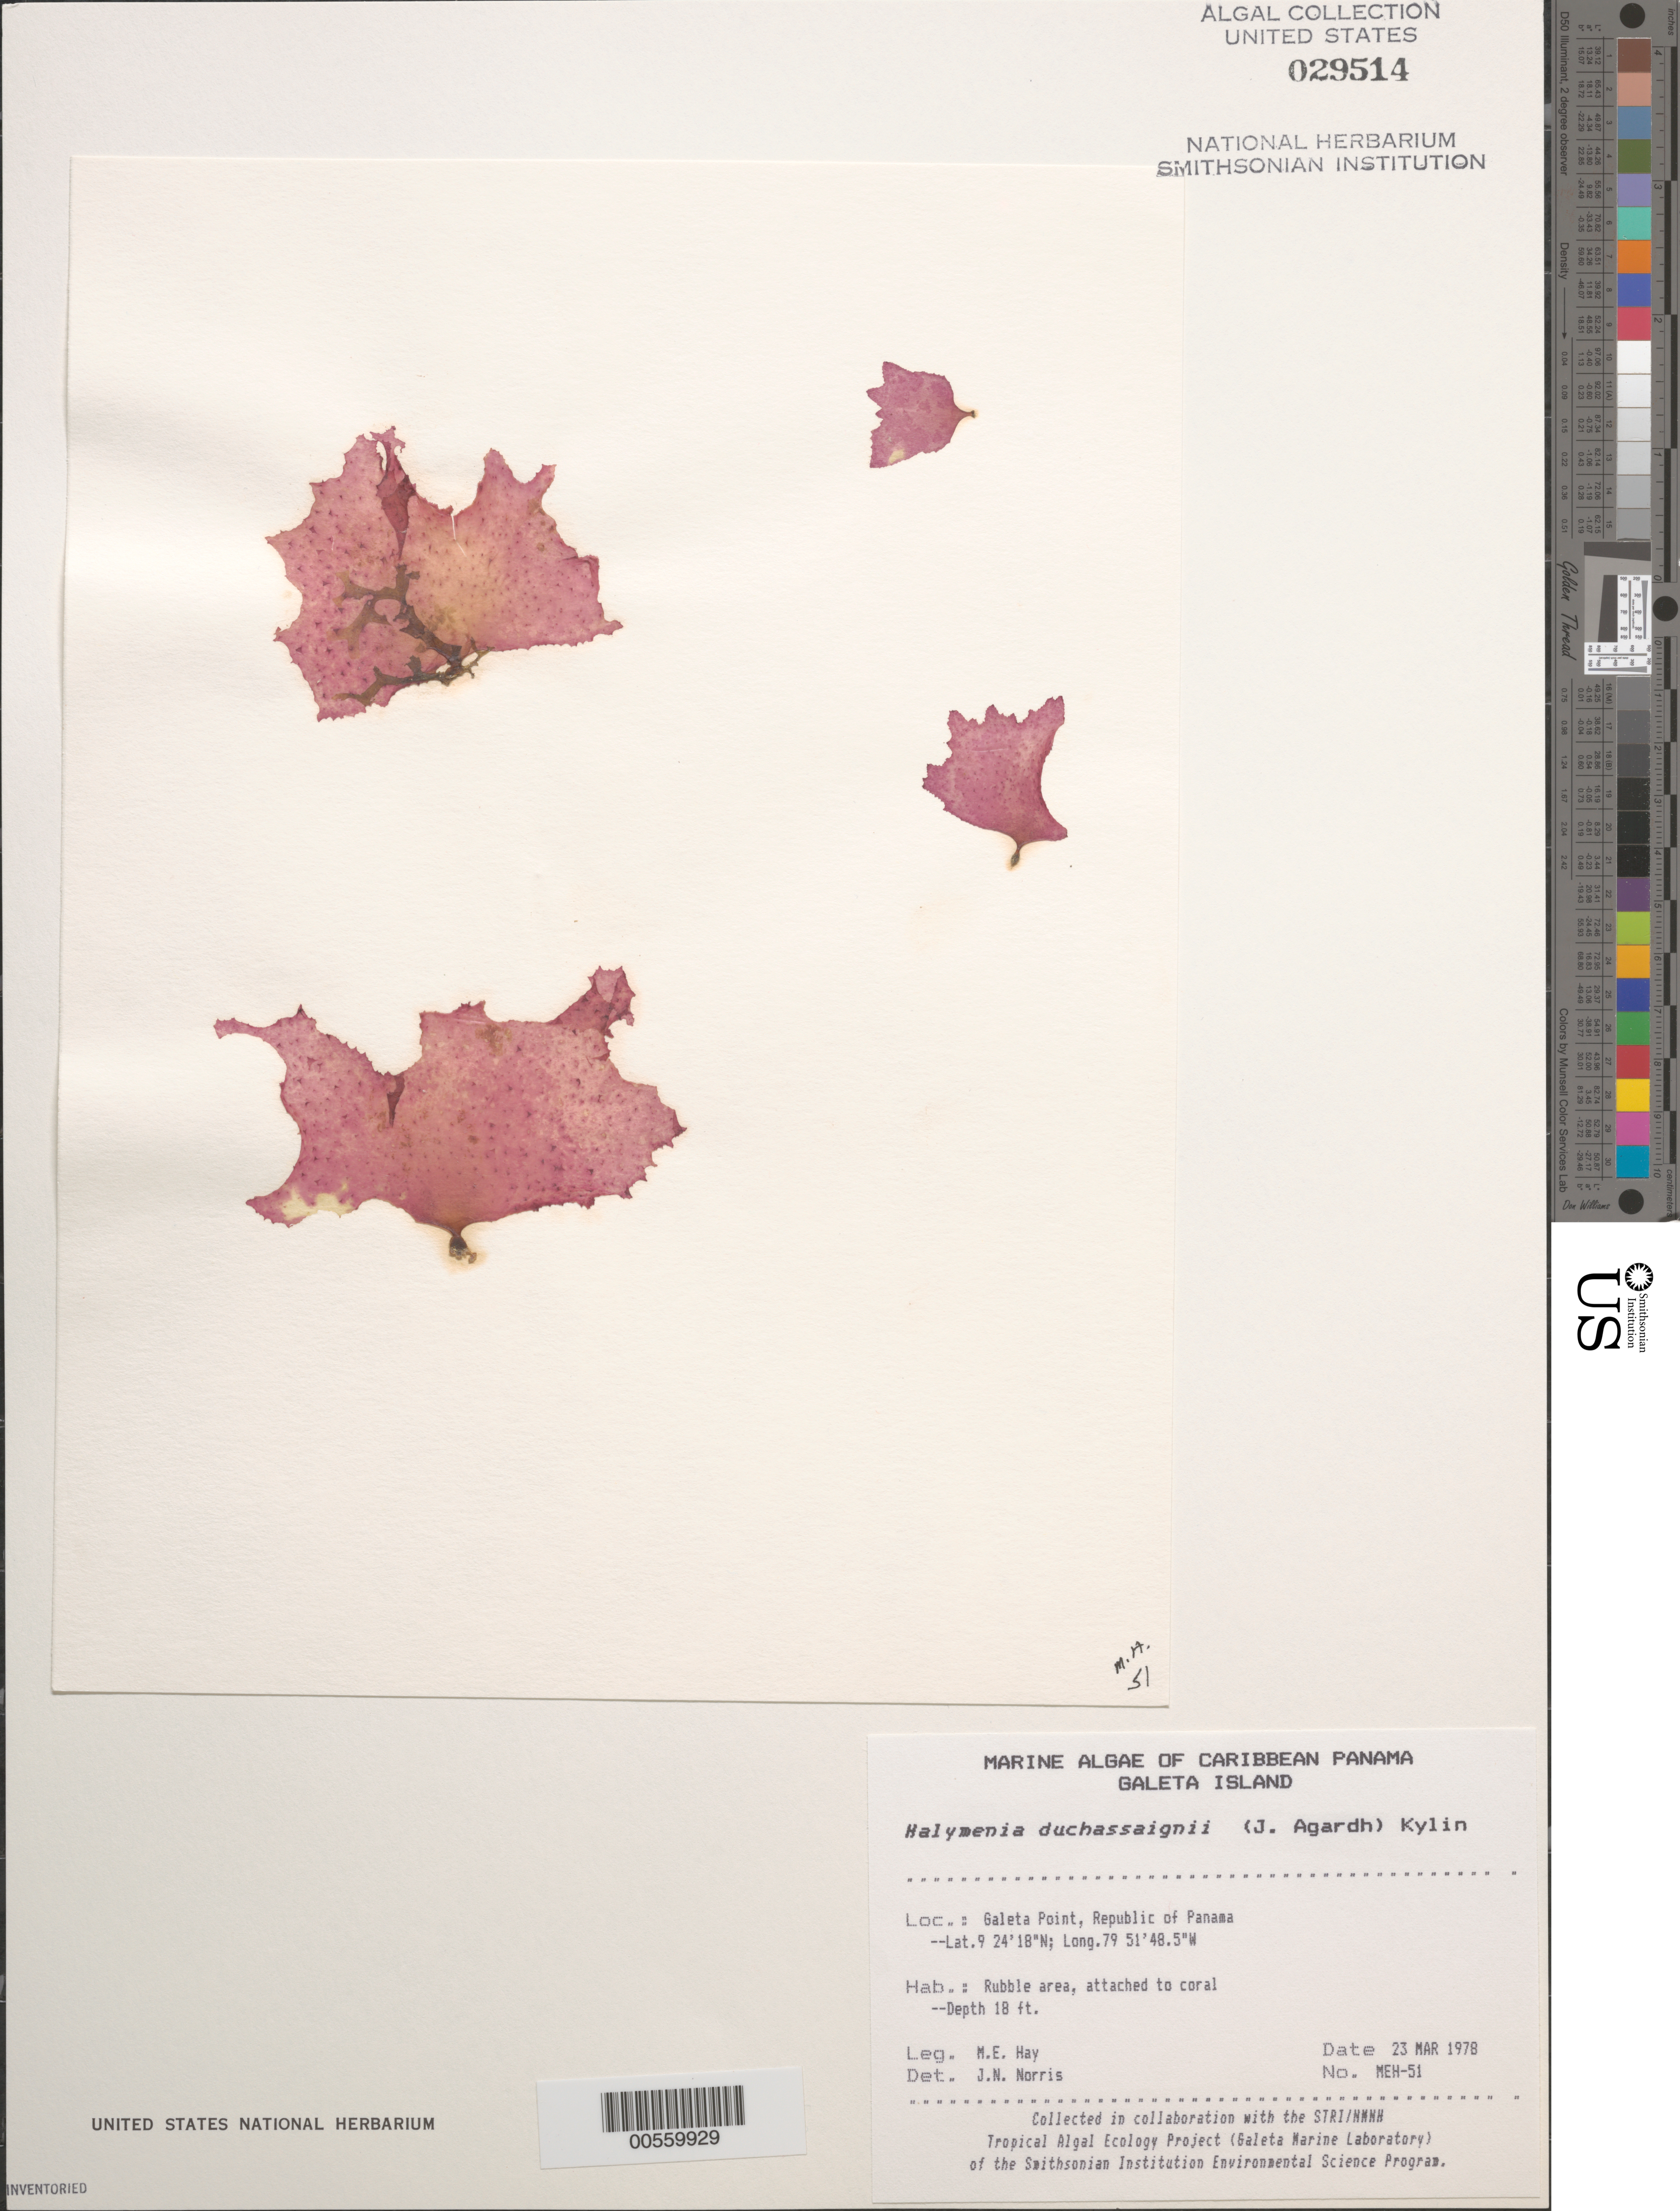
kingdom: Plantae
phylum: Rhodophyta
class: Florideophyceae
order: Halymeniales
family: Halymeniaceae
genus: Halymenia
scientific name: Halymenia duchassaignii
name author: (J. Agardh) Kylin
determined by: Norris, James N.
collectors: M. E. Hay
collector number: MEH-51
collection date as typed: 23 Mar 1978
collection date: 1978-03-23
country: Panama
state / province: Colón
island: Galeta Island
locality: Galeta Point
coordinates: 9 24' 18" N, 79 51' 48.5" W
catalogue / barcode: US 29514